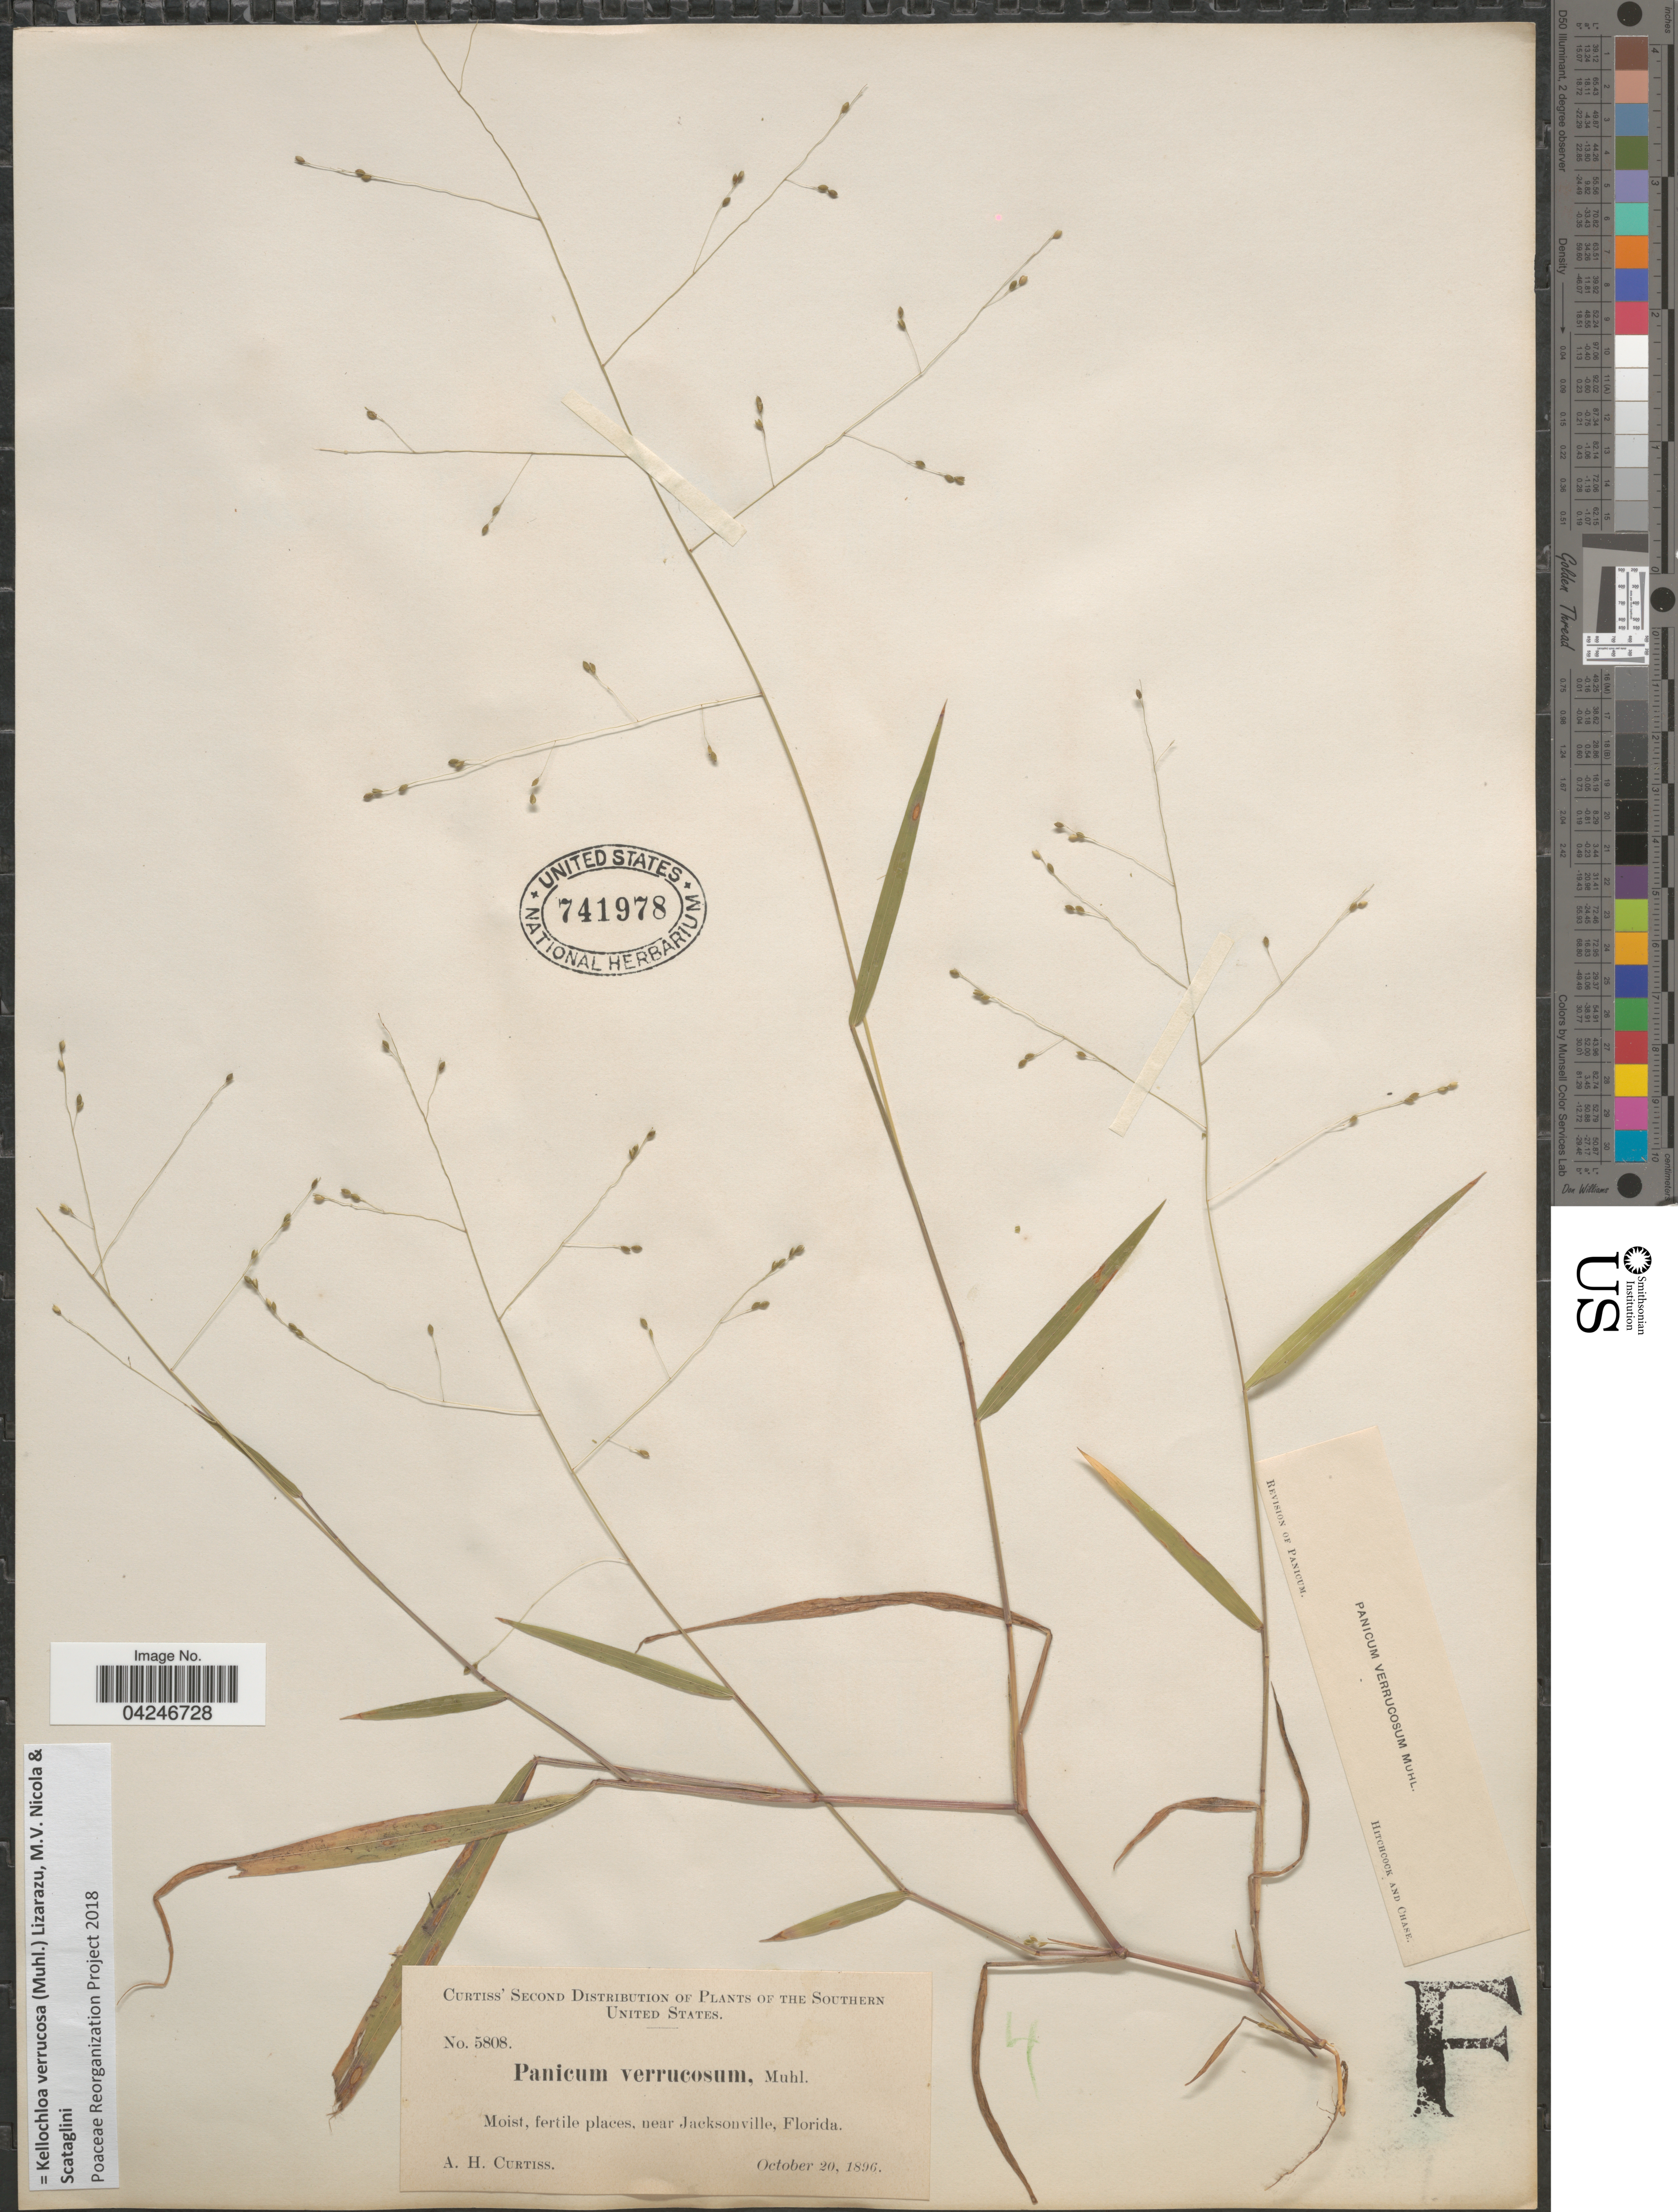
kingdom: Plantae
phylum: Tracheophyta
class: Liliopsida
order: Poales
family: Poaceae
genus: Kellochloa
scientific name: Kellochloa verrucosa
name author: (Muhl.) Lizarazu et al.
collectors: A. H. Curtiss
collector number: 5808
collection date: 1896-10-20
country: United States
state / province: Florida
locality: The Southern United States. Moist, fertile places, near Jacksonville.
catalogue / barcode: US 741978